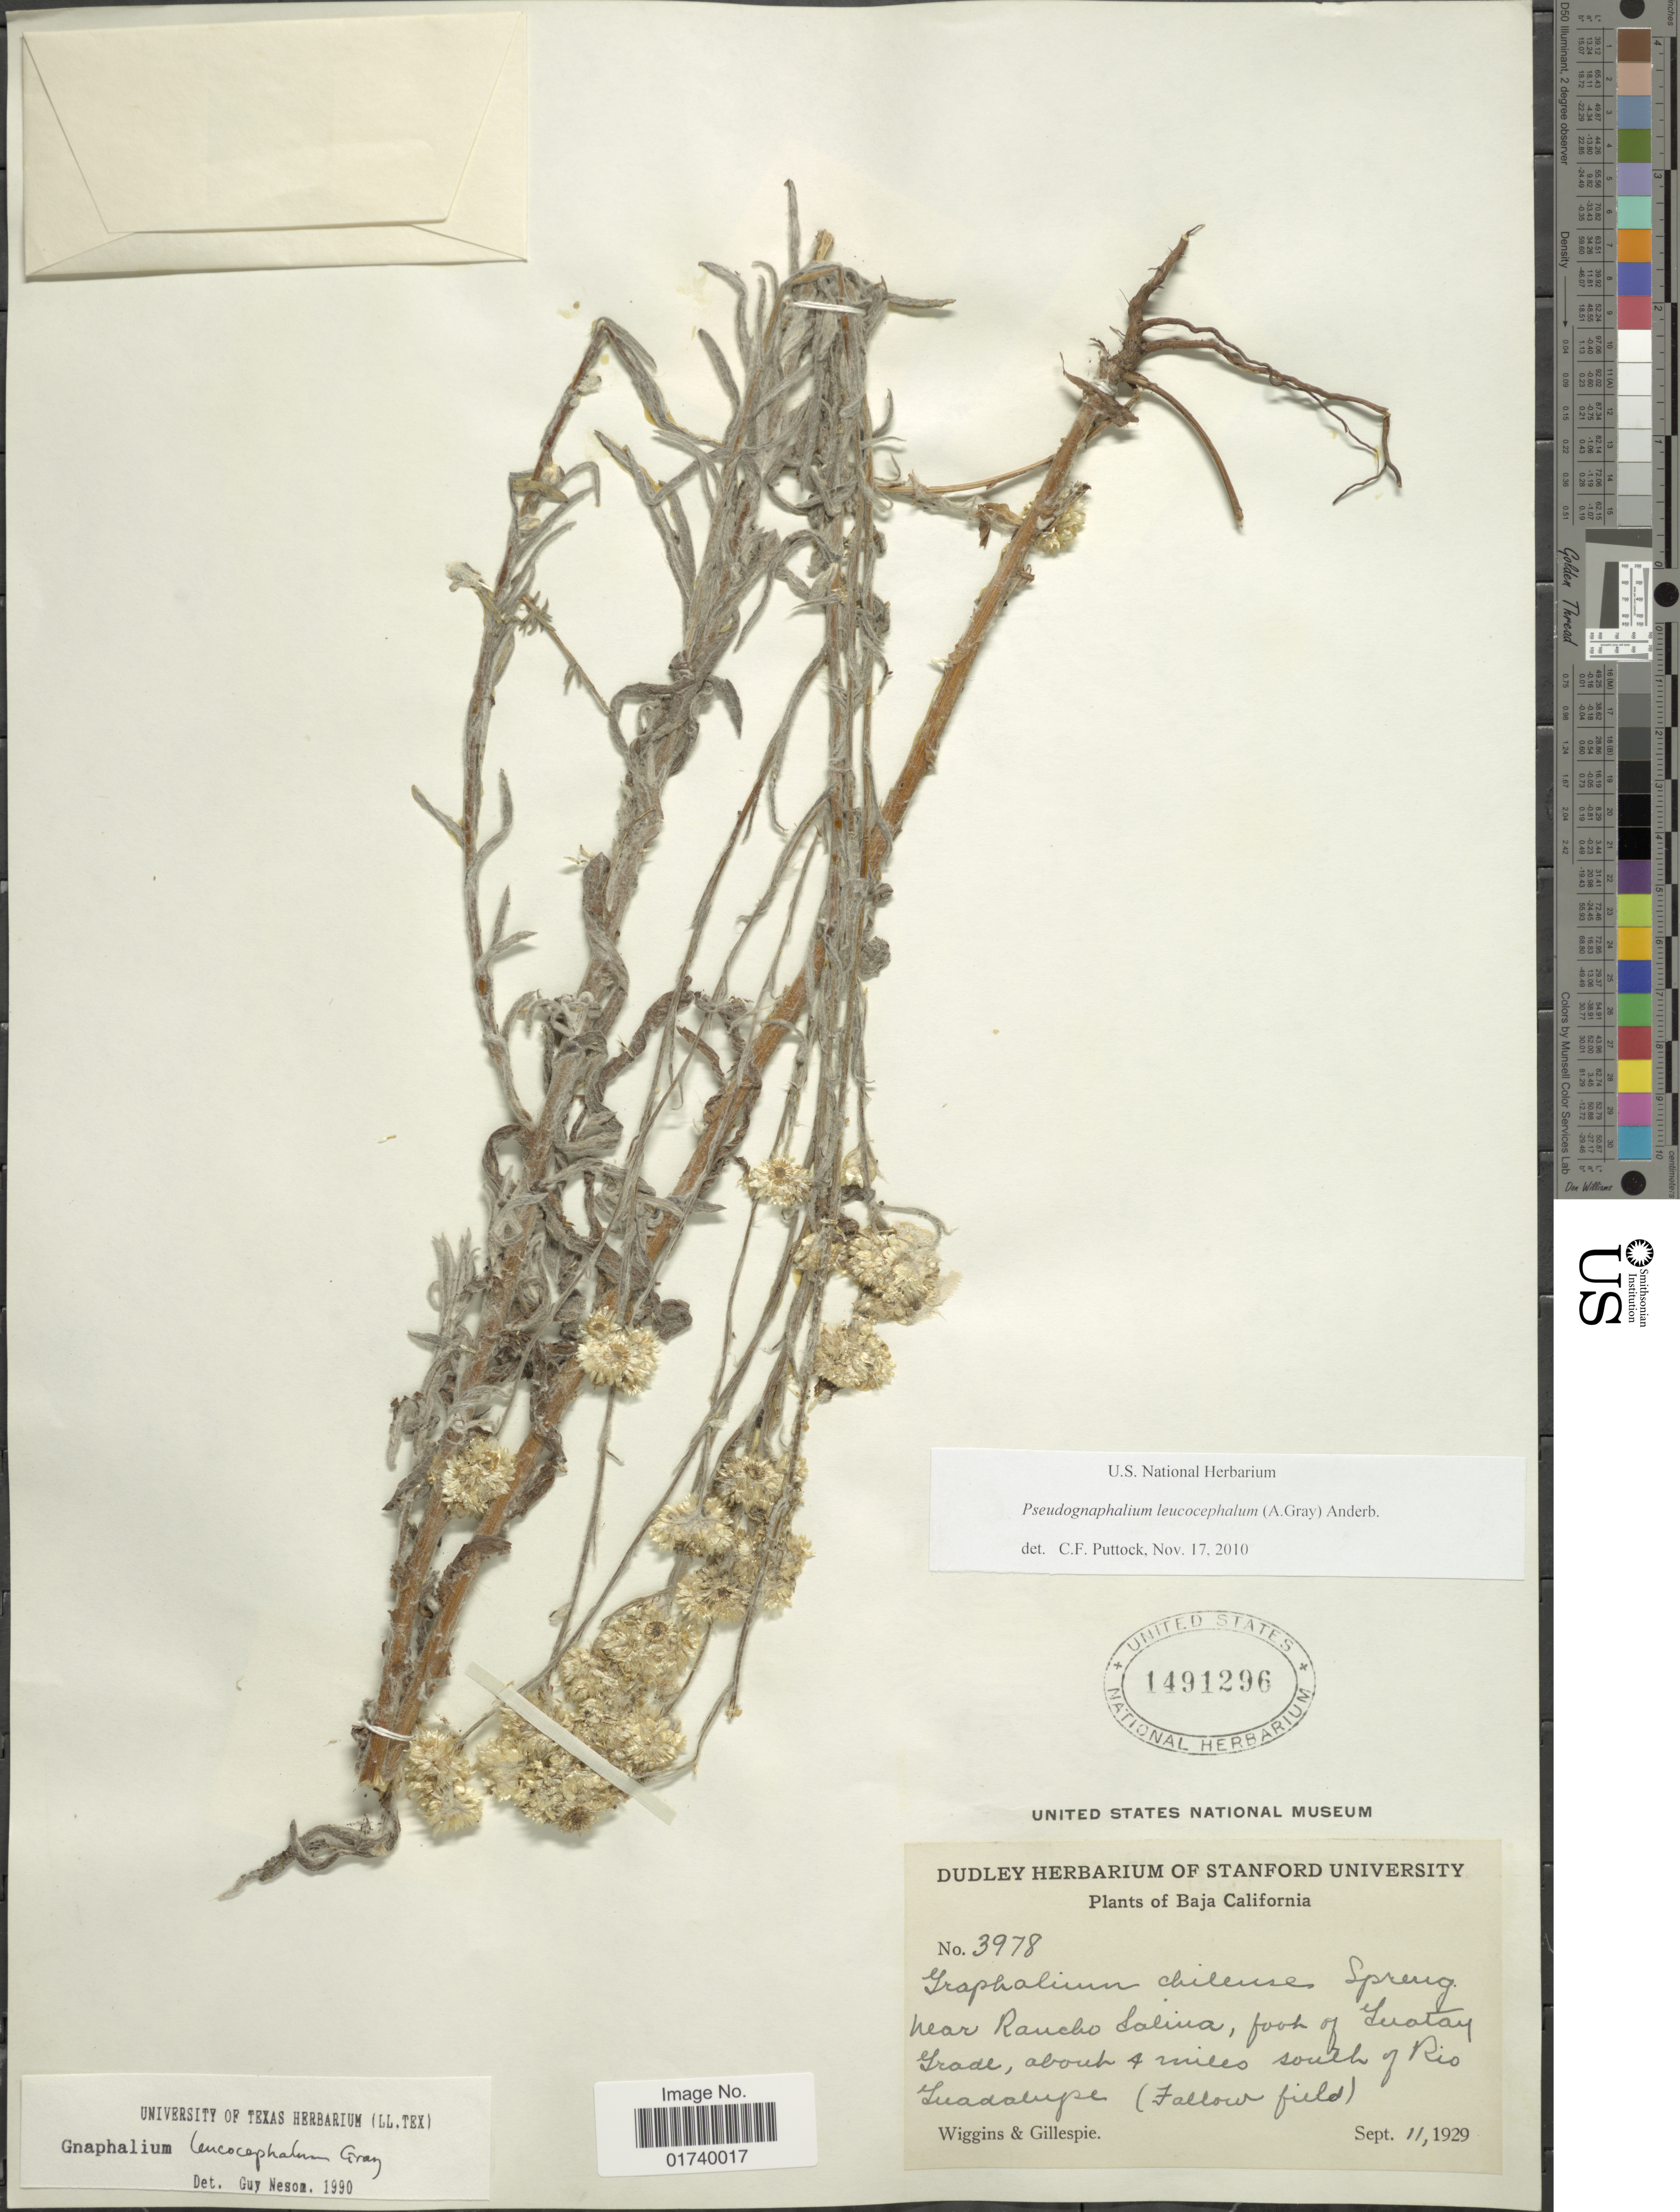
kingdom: Plantae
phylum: Tracheophyta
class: Magnoliopsida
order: Asterales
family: Asteraceae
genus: Pseudognaphalium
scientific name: Pseudognaphalium leucocephalum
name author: (A. Gray) Anderb.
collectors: -- Wiggins & -- Gillespie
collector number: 3978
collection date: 1929-09-11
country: Mexico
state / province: Baja California Norte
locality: Near Rancho Salina, foot of Iuataym trade, about 4 miles south of Rio Juadaupe. ( Follow field )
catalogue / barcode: US 1491296